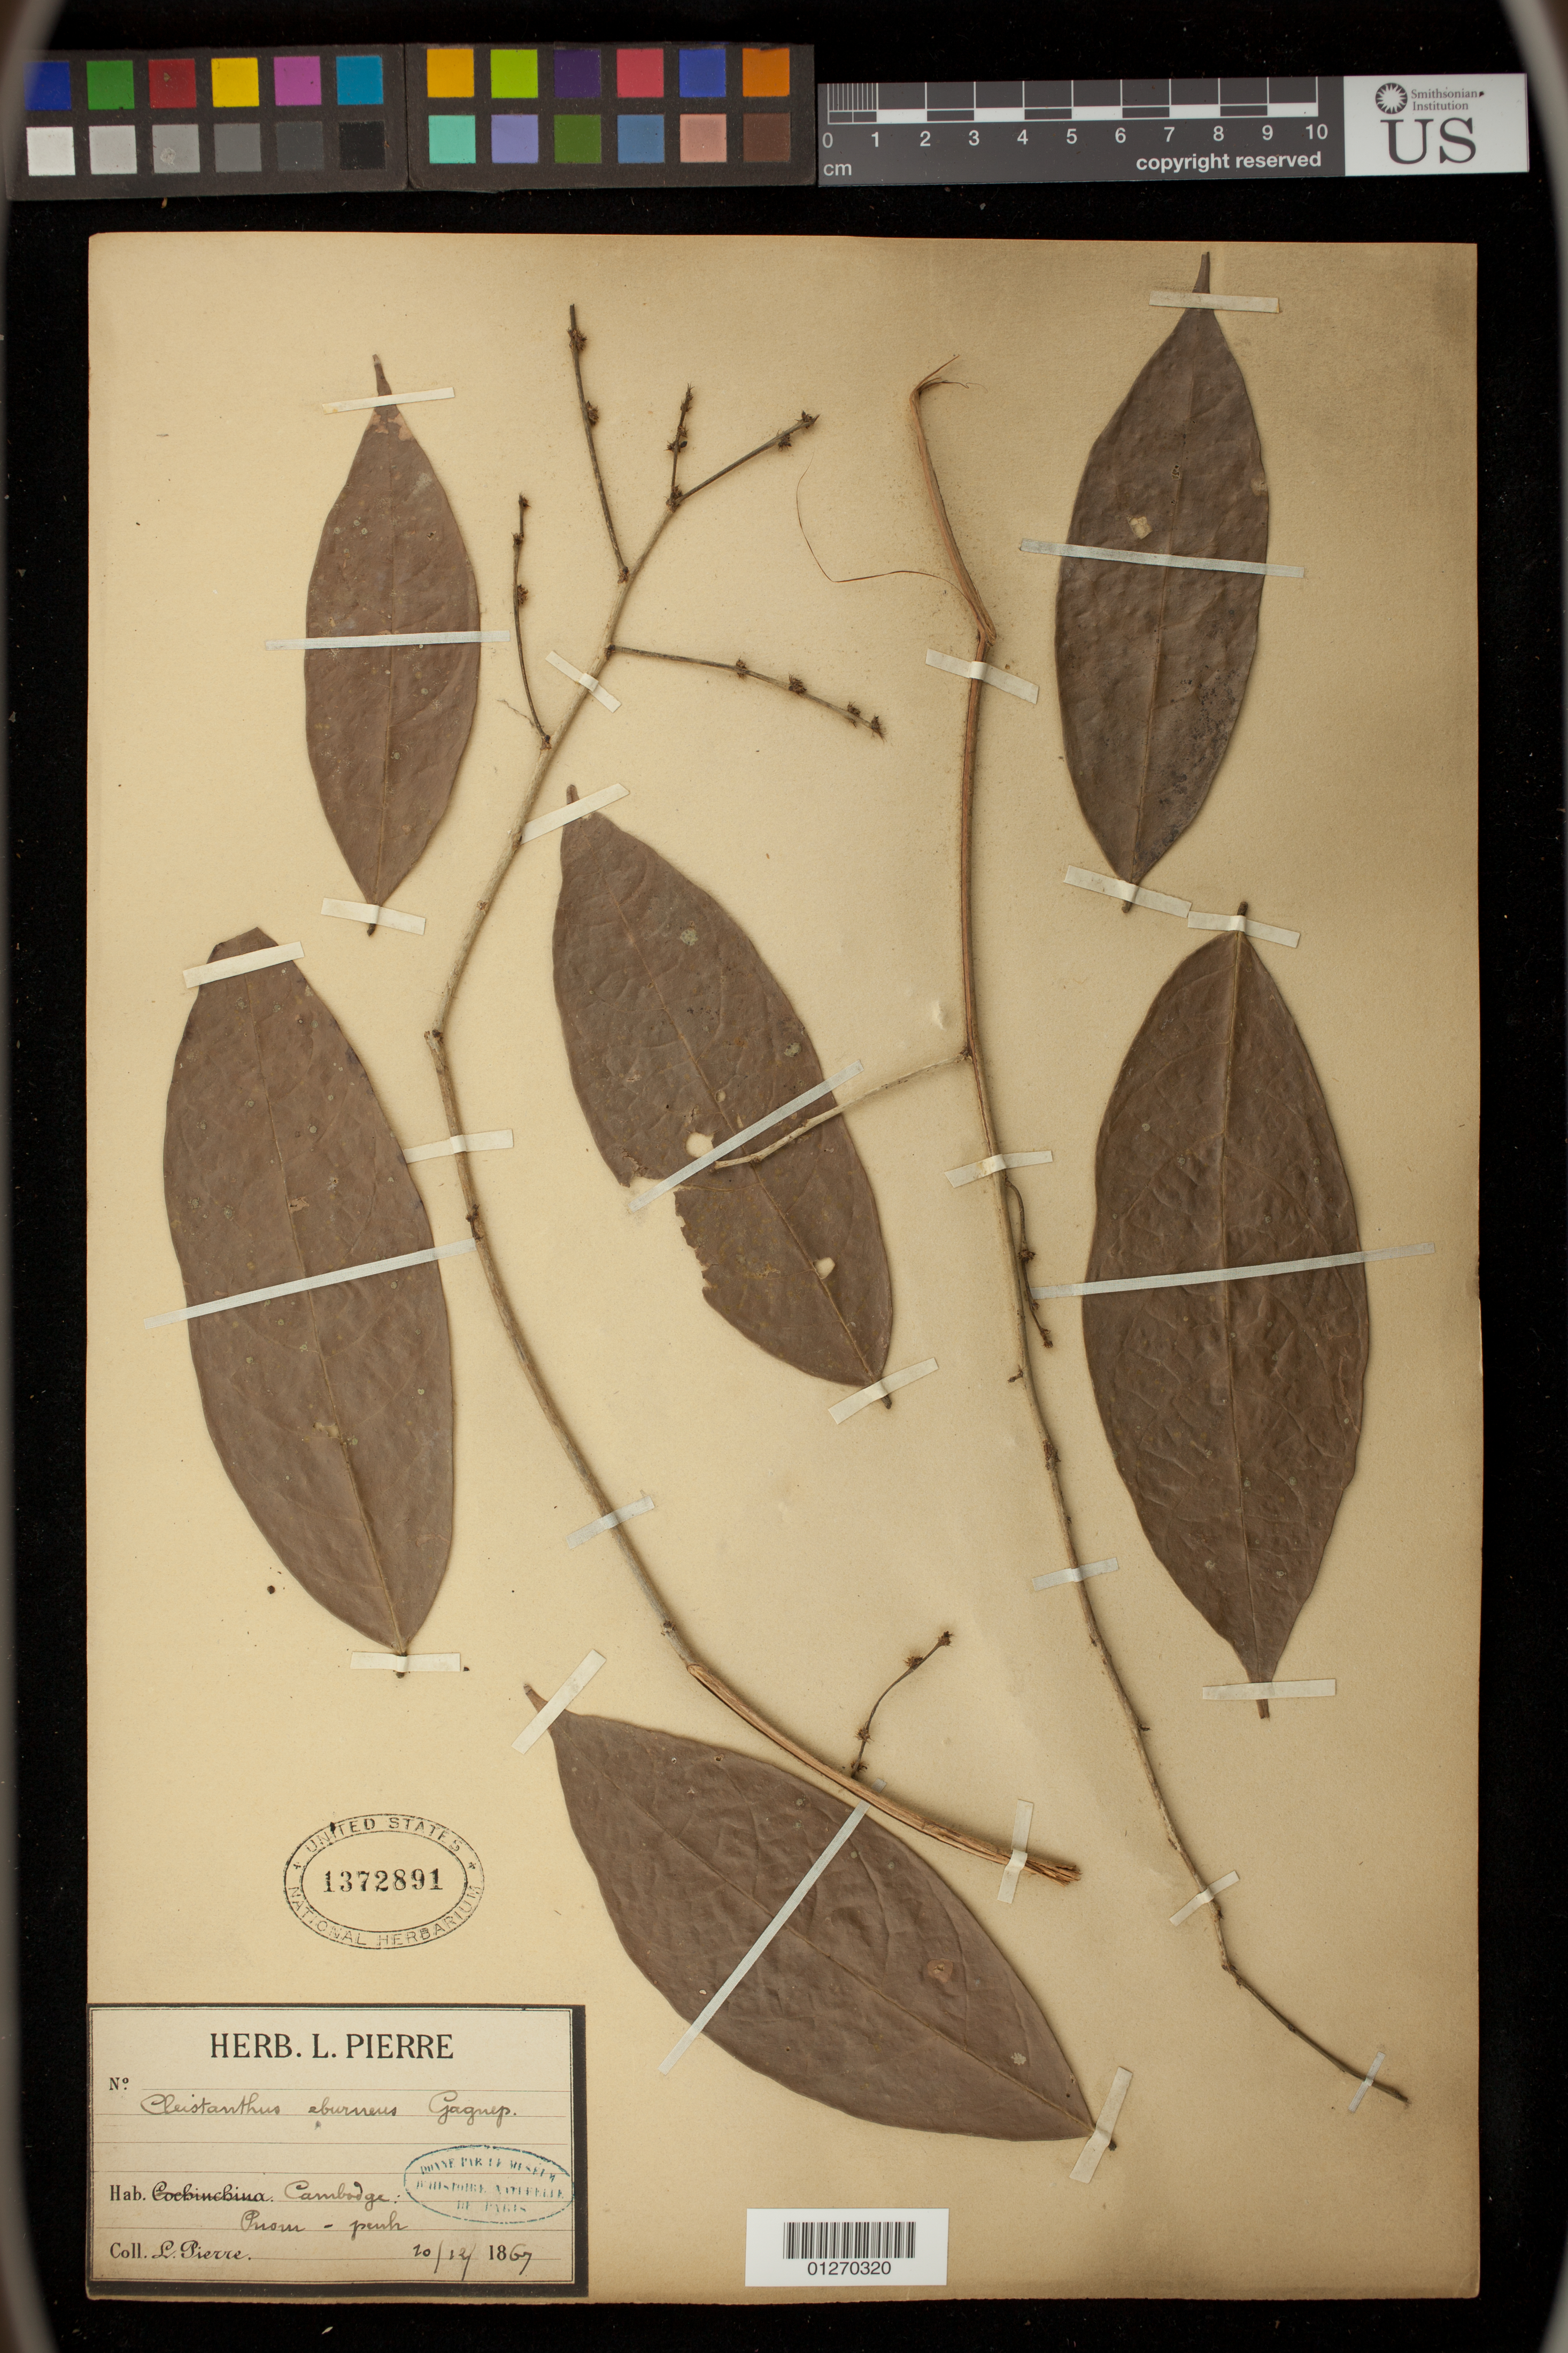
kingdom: Plantae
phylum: Tracheophyta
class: Magnoliopsida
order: Malpighiales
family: Phyllanthaceae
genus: Cleistanthus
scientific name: Cleistanthus eburneus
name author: Gagnep.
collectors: L. Pierre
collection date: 1869-12-20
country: Cambodia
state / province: Phnom Penh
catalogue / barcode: US 1372891